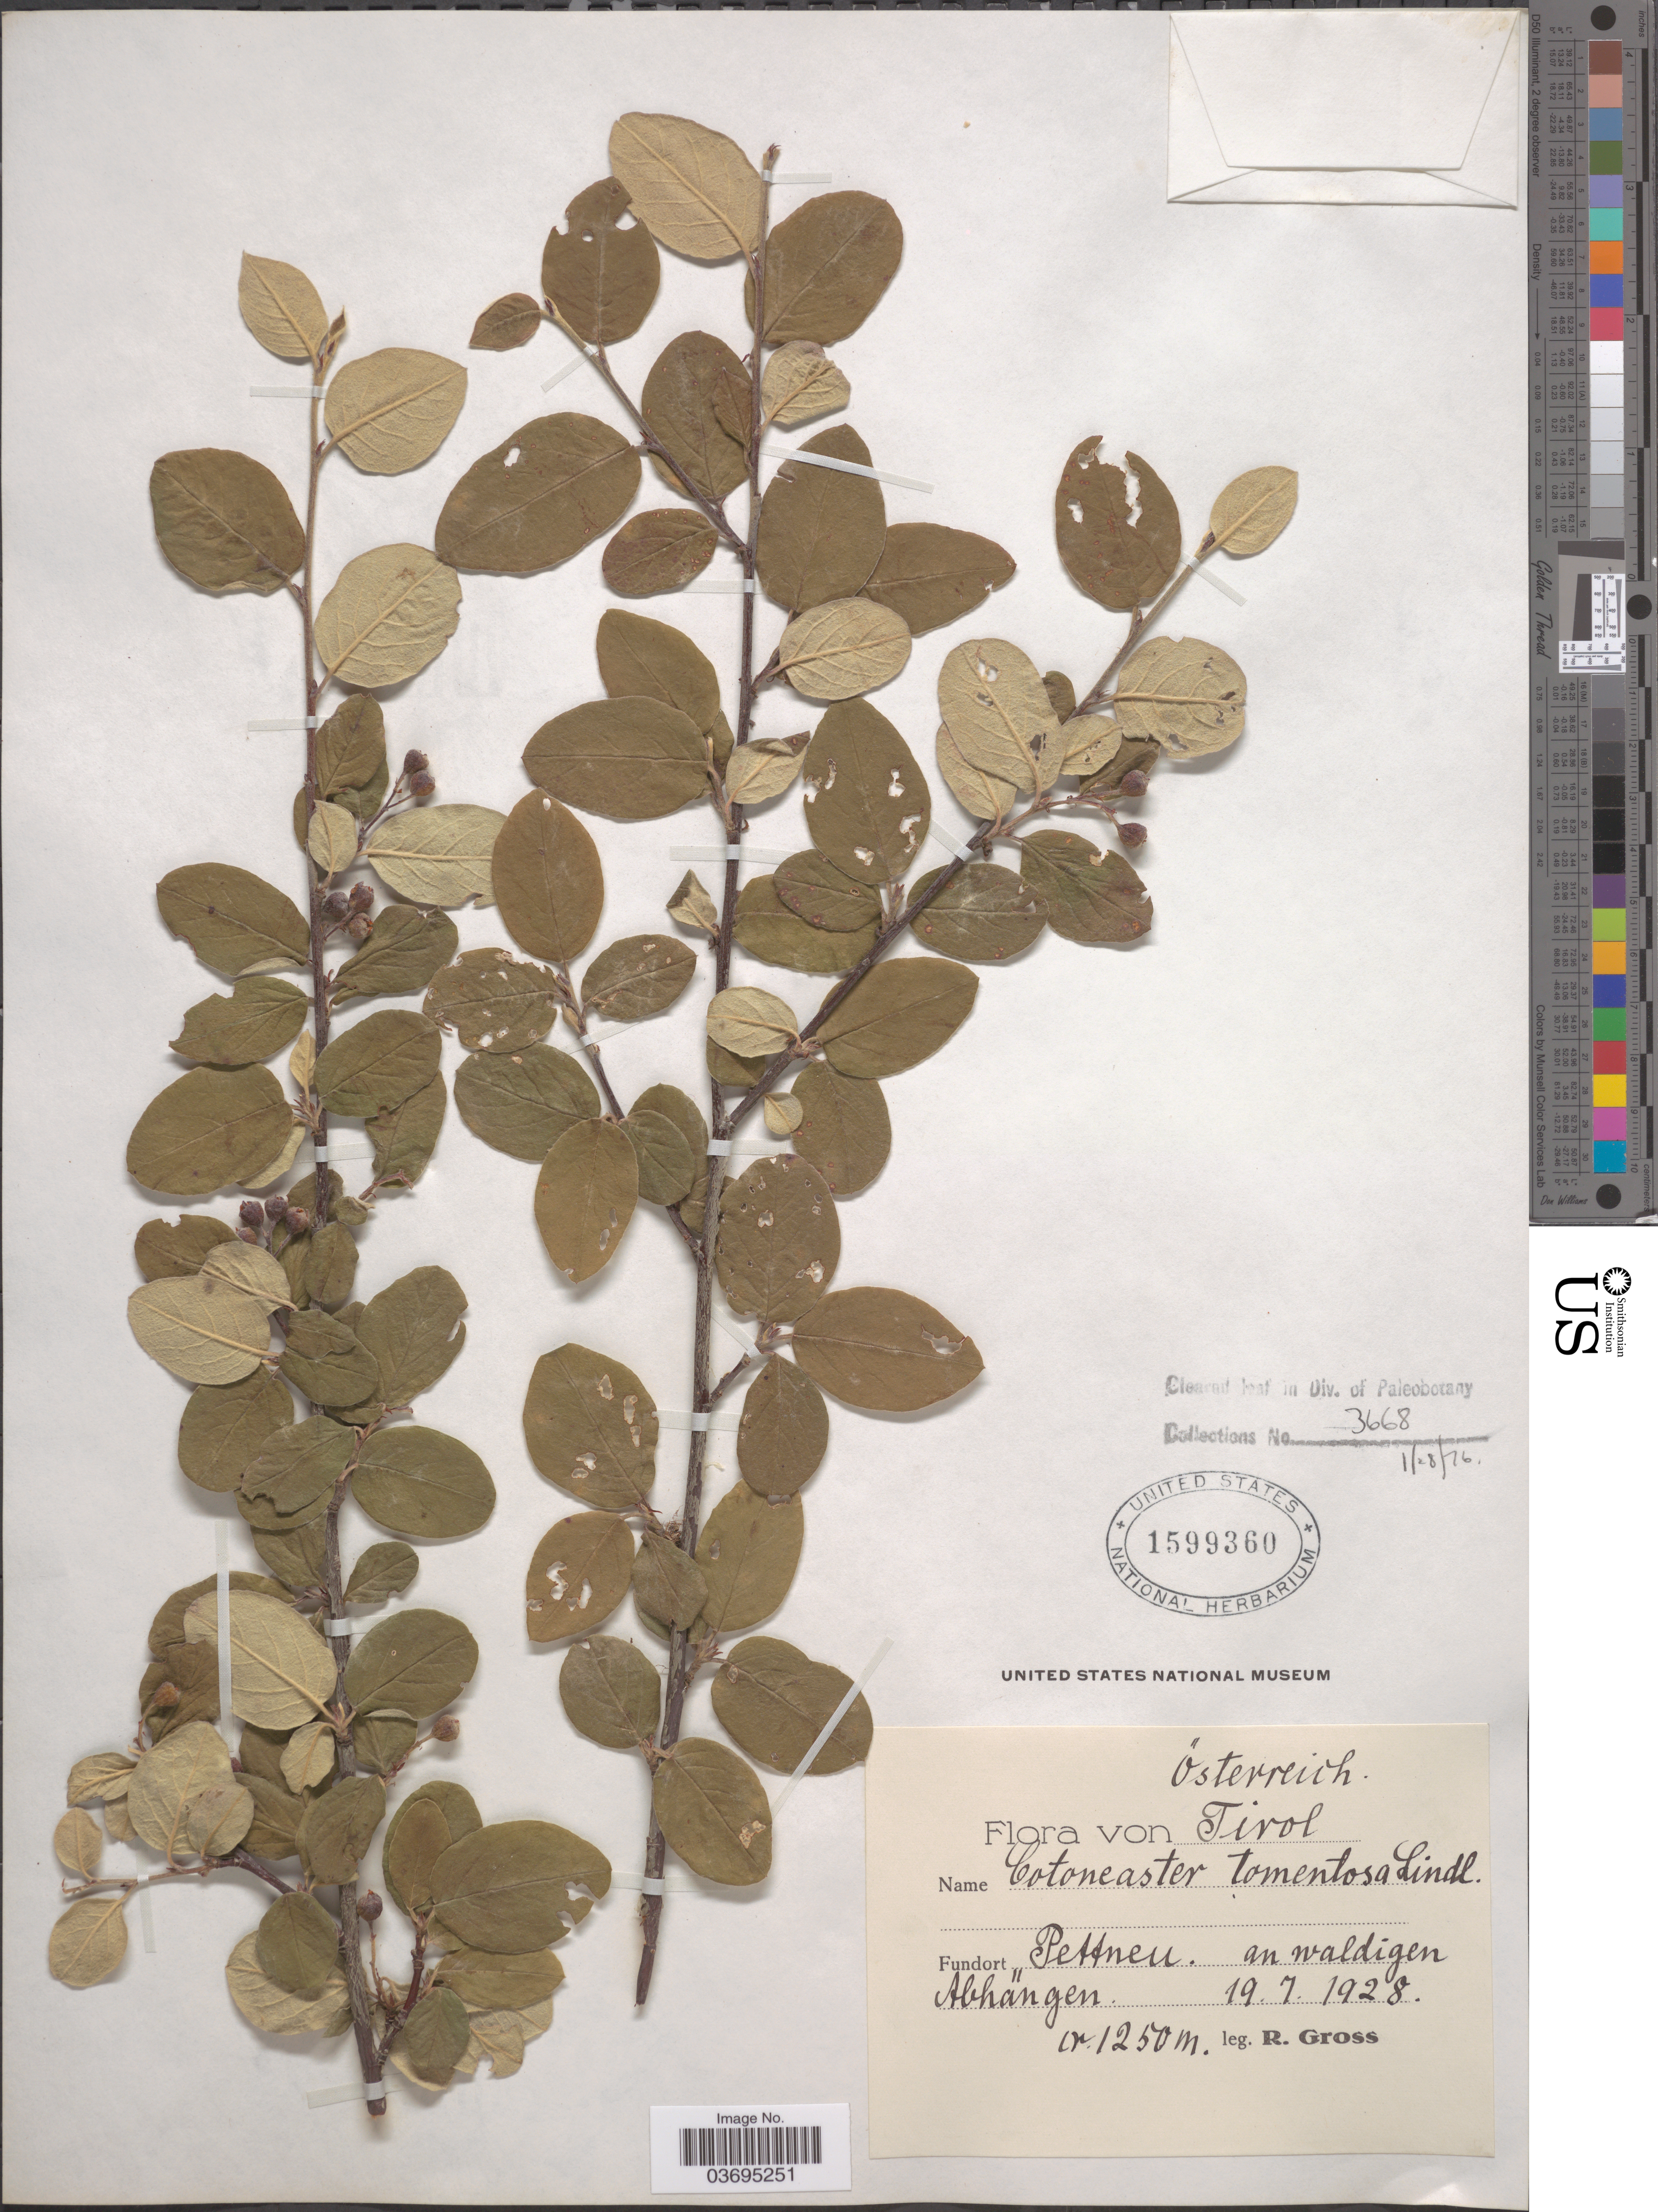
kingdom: Plantae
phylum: Tracheophyta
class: Magnoliopsida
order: Rosales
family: Rosaceae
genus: Cotoneaster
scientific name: Cotoneaster tomentosus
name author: (Aiton) Lindl.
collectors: R. Gross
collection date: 1928-07-19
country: Austria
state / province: Tirol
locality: Österreich. Pettneu.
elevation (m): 1250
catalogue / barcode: US 1599360